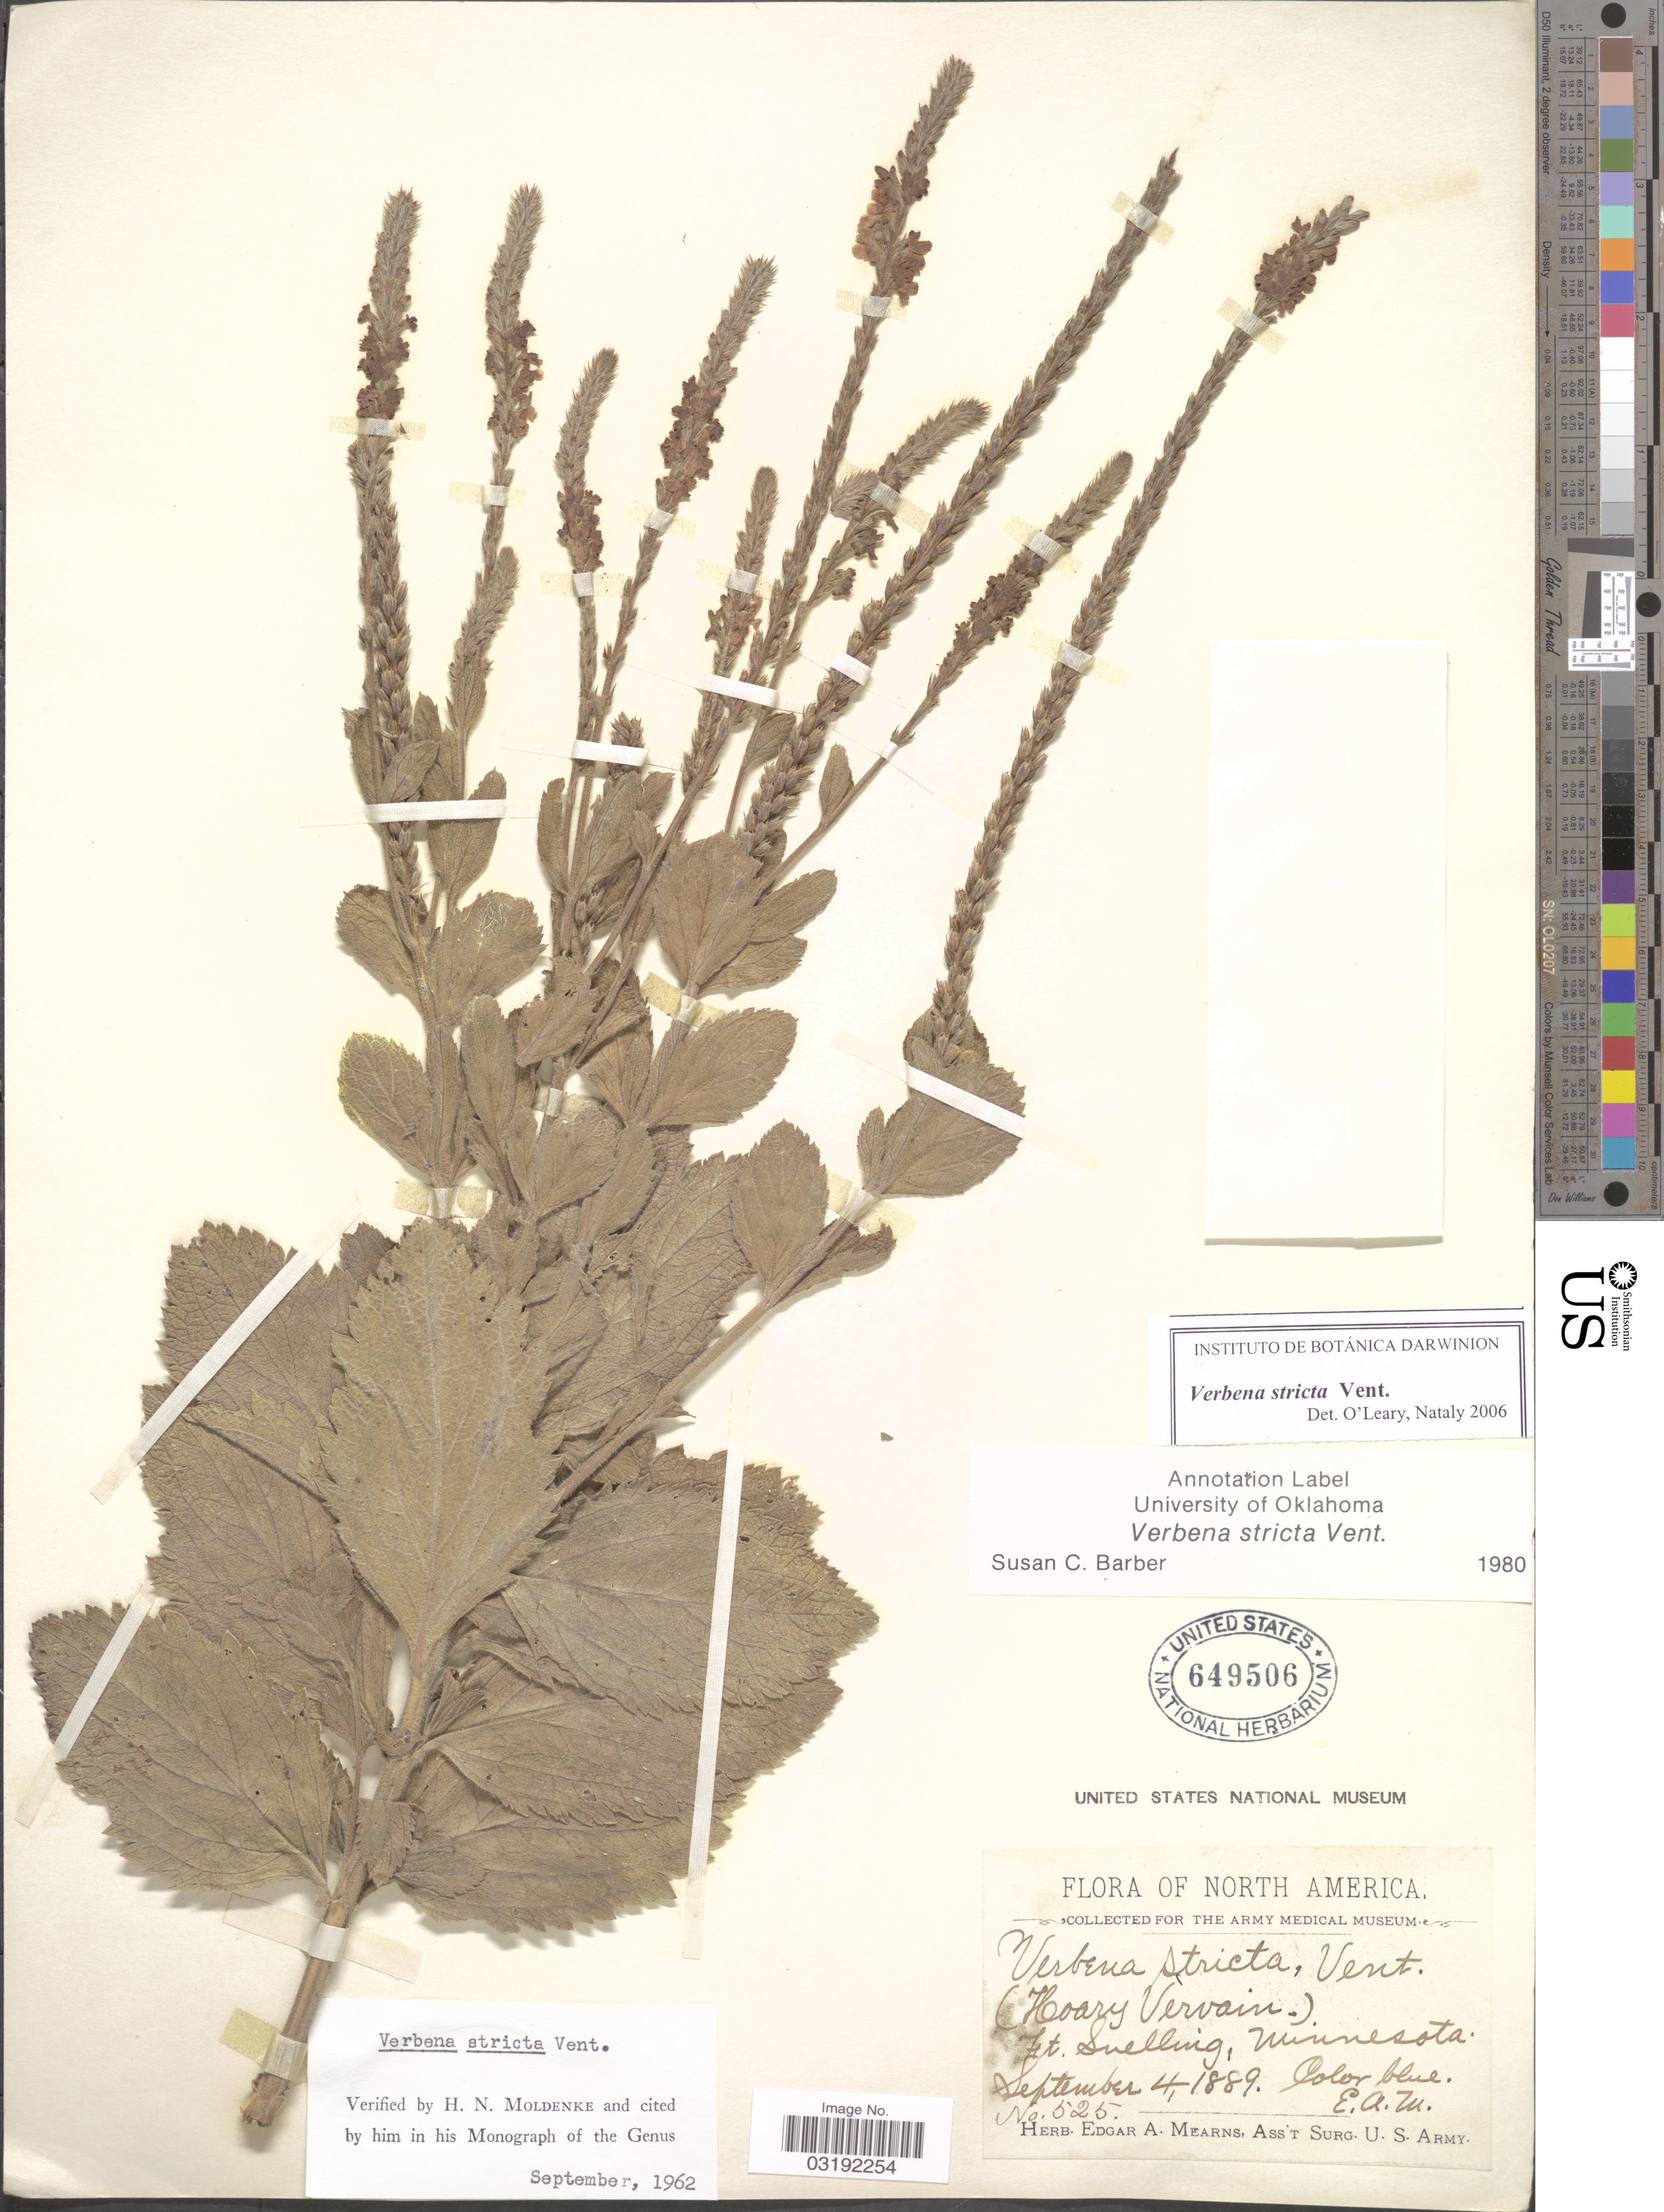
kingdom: Plantae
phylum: Tracheophyta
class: Magnoliopsida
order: Lamiales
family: Verbenaceae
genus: Verbena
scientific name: Verbena stricta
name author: Vent.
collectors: E. A. Mearns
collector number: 525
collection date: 1889-09-04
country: United States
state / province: Minnesota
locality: Ft. Snelling.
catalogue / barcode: US 649506